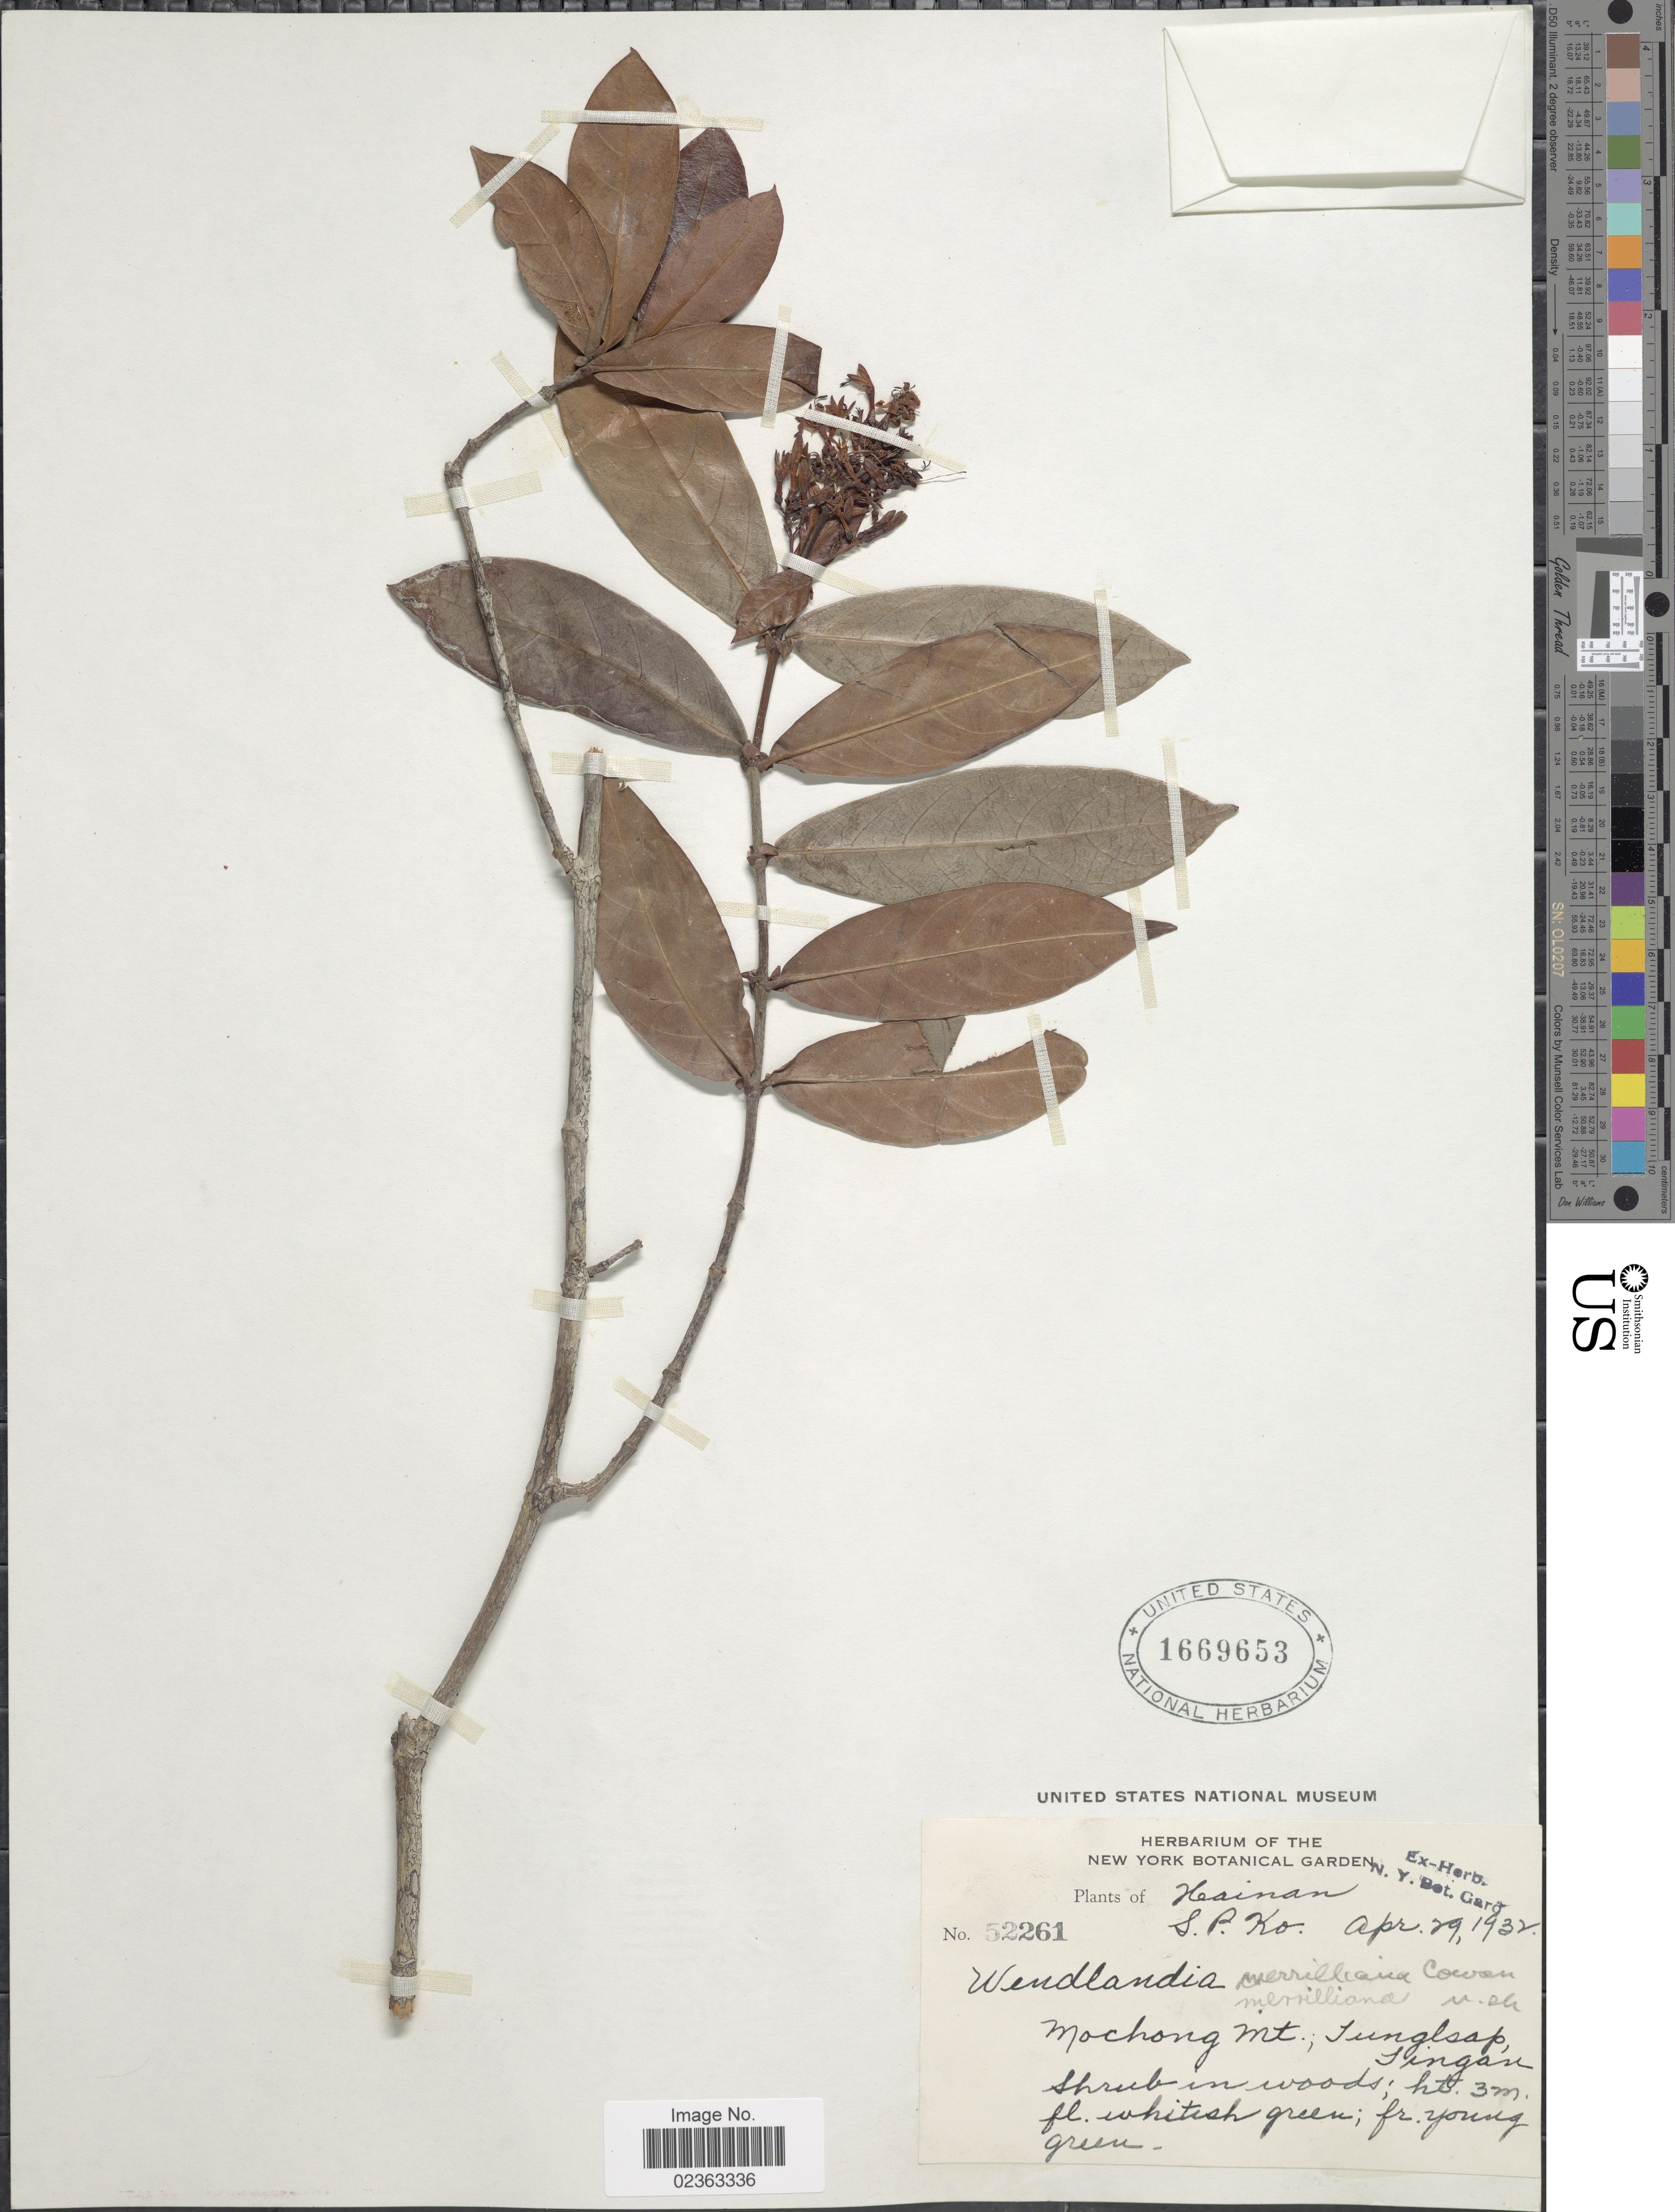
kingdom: Plantae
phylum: Tracheophyta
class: Magnoliopsida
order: Gentianales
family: Rubiaceae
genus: Wendlandia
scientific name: Wendlandia merrilliana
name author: Cowan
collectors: S. P. Ko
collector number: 52261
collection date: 1932-04-29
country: China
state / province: Hainan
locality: Mochong Mt., Junglsap, Jingan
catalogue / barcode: US 1669653